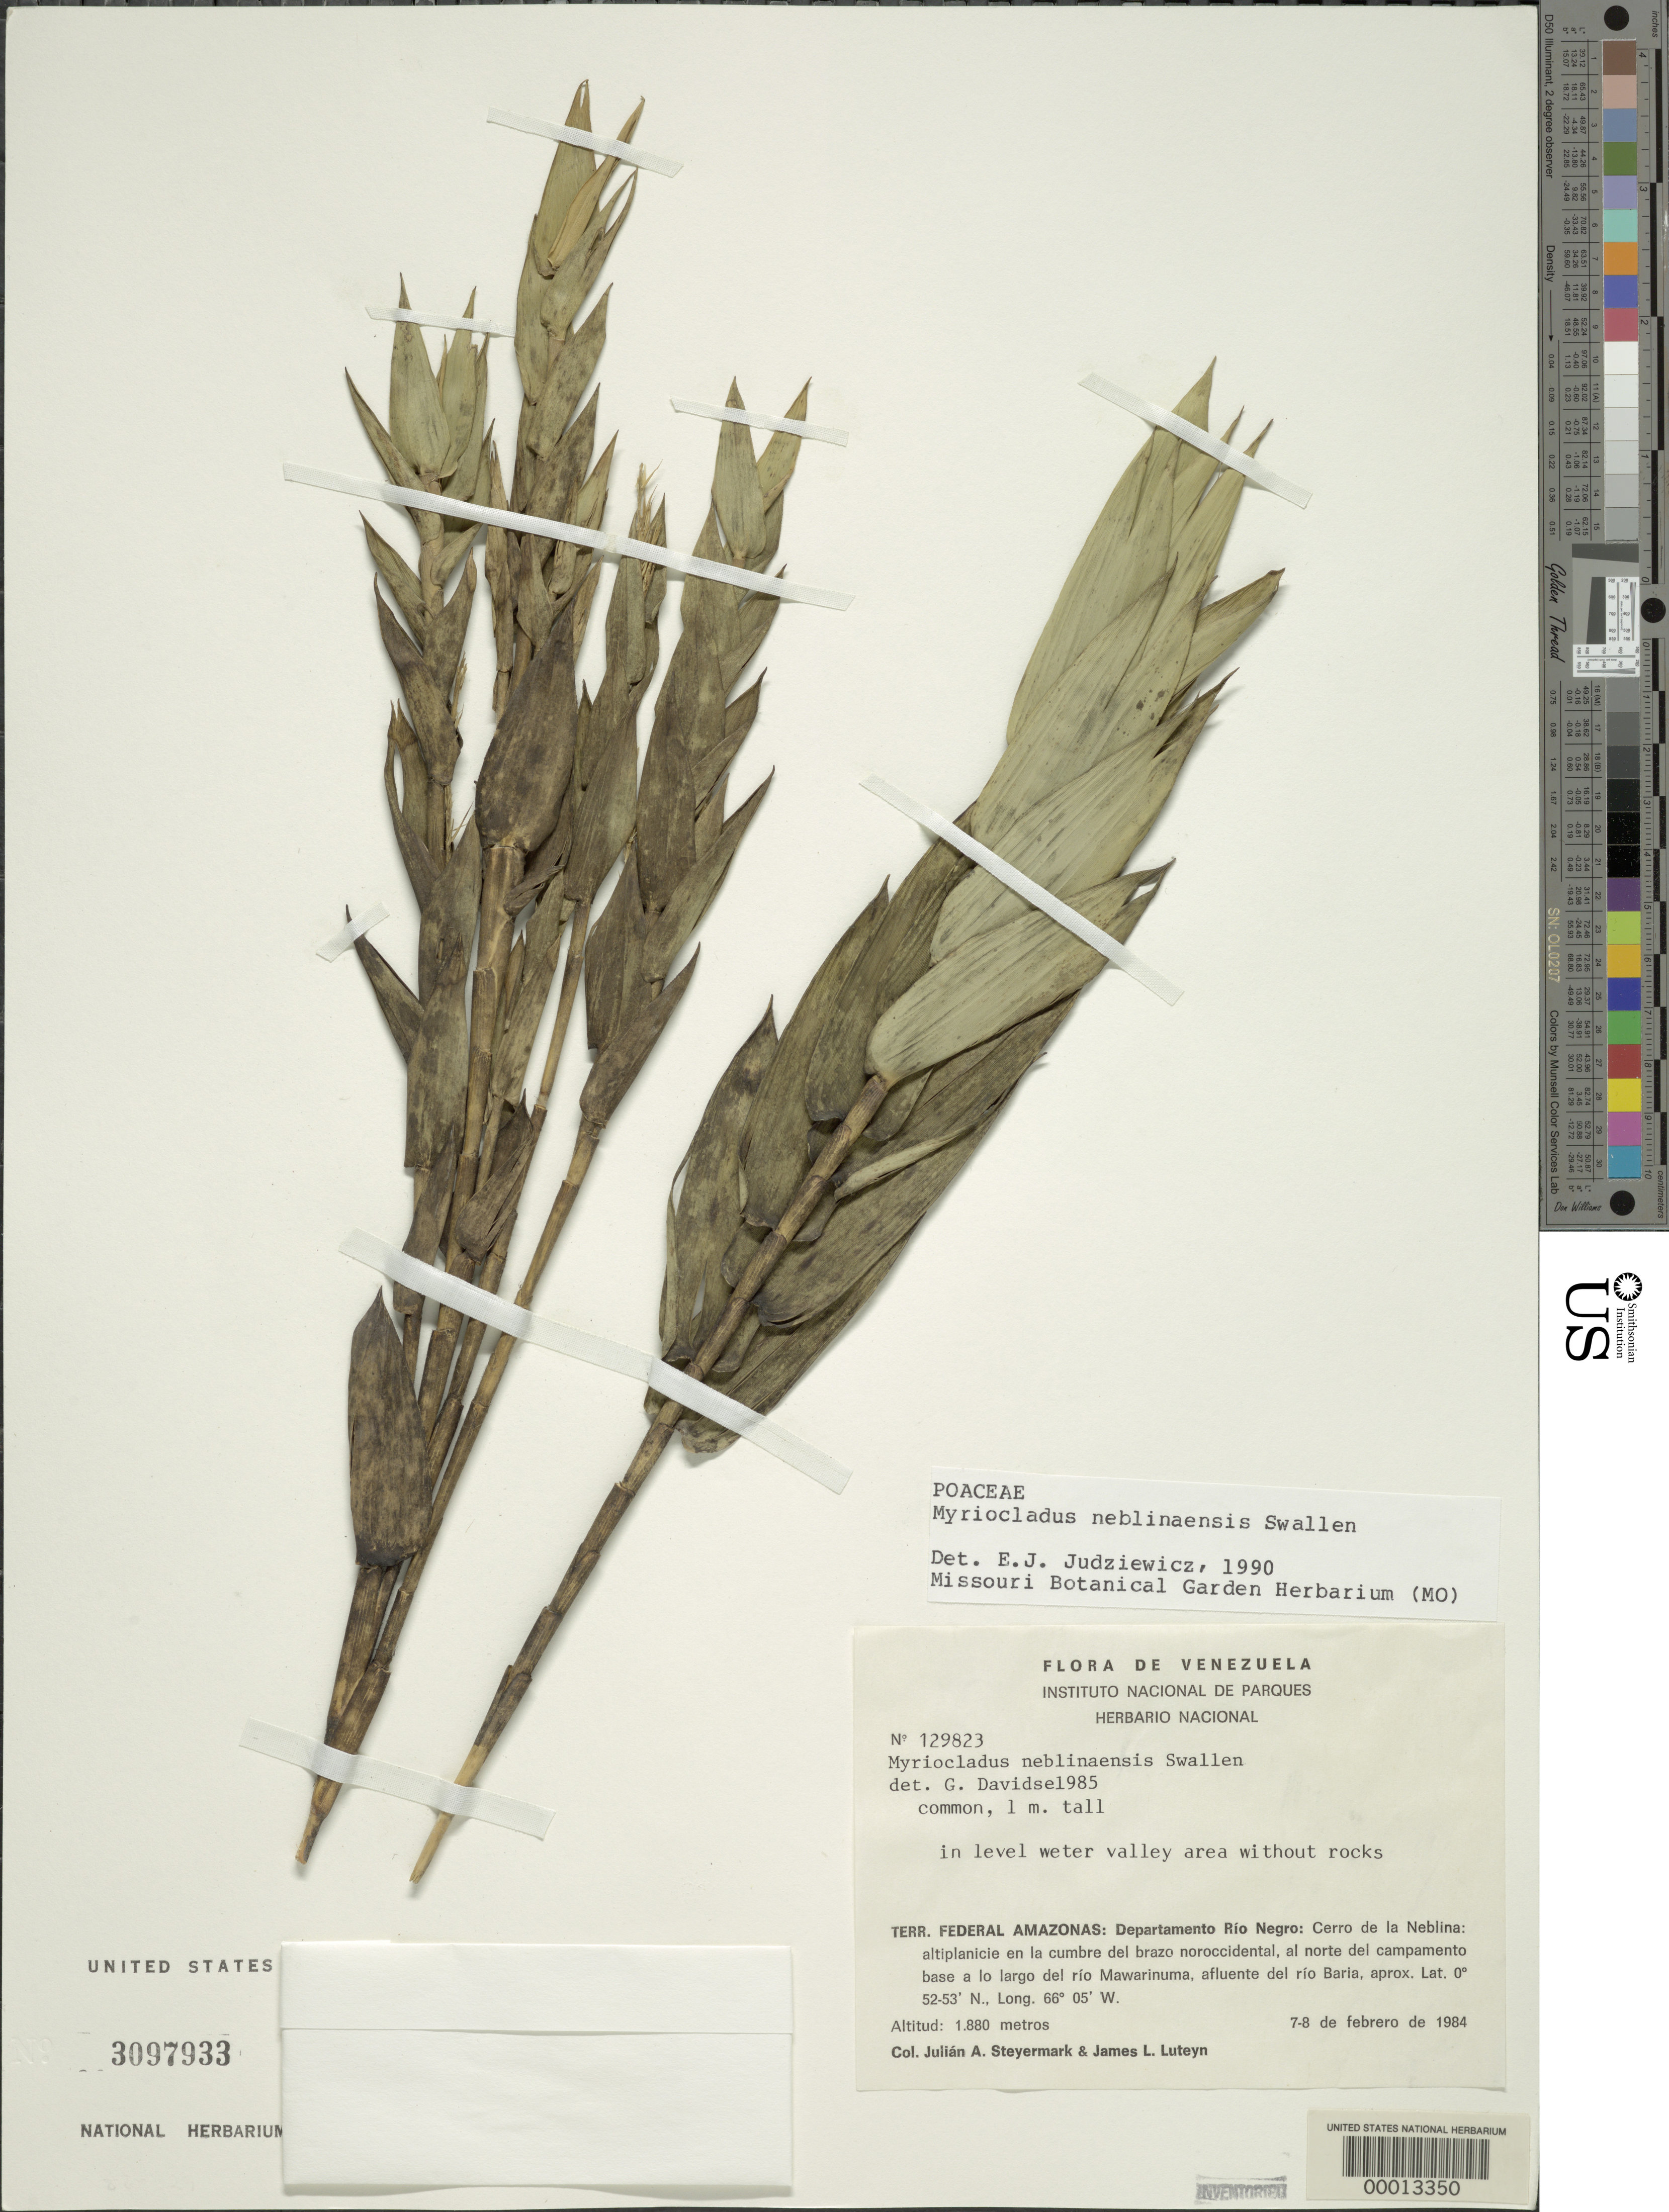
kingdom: Plantae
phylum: Tracheophyta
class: Liliopsida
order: Poales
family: Poaceae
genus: Myriocladus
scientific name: Myriocladus neblinaensis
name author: Swallen in Maguire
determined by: Judziewicz, E. J.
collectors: J. Steyermark & J. L. Luteyn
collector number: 129823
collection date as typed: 07 Feb 1984 to 08 Feb 1984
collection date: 1984-02-07/1984-02-08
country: Venezuela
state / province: Amazonas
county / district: Rio Negro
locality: Cerro de la neblina; a lo largo del rio mawarinuma, afluente del rio baria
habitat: In level weter valley area without rocks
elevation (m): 1880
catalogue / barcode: US 3097933